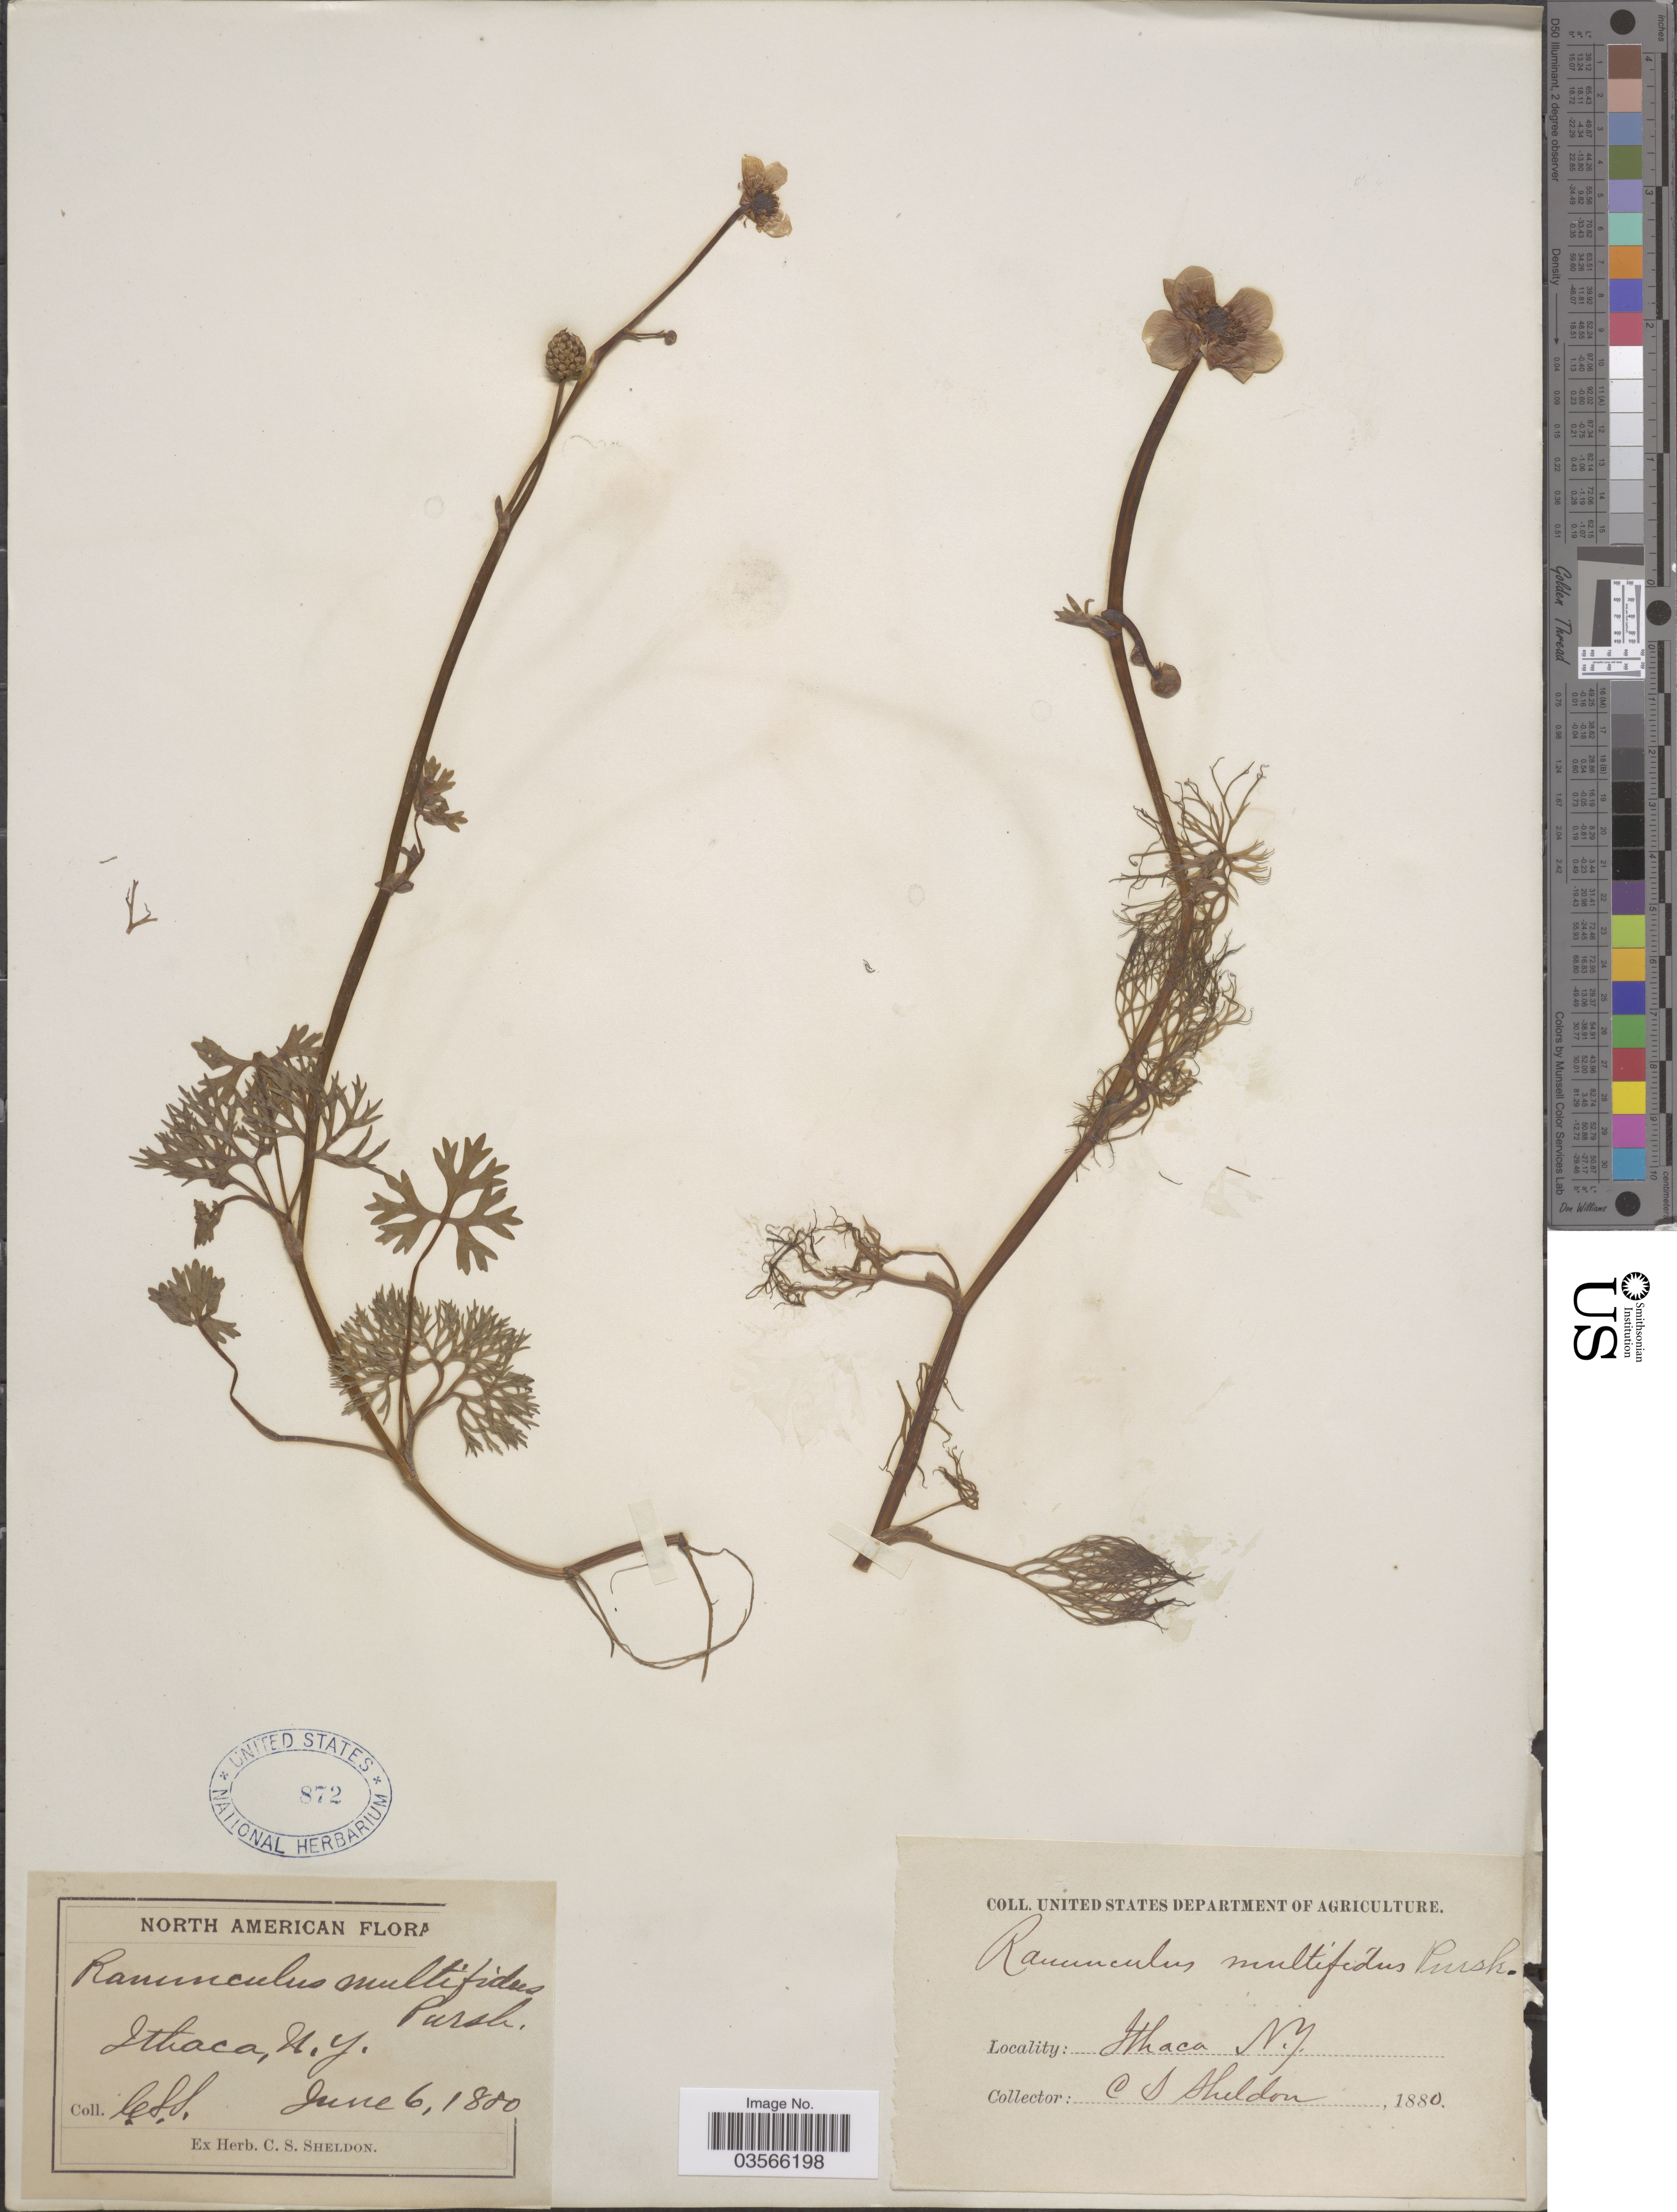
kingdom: Plantae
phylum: Tracheophyta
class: Magnoliopsida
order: Ranunculales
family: Ranunculaceae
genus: Ranunculus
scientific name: Ranunculus flabellaris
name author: Raf.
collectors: C. S. Sheldon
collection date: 1880-06-06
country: United States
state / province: New York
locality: Ithaca.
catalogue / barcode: US 872